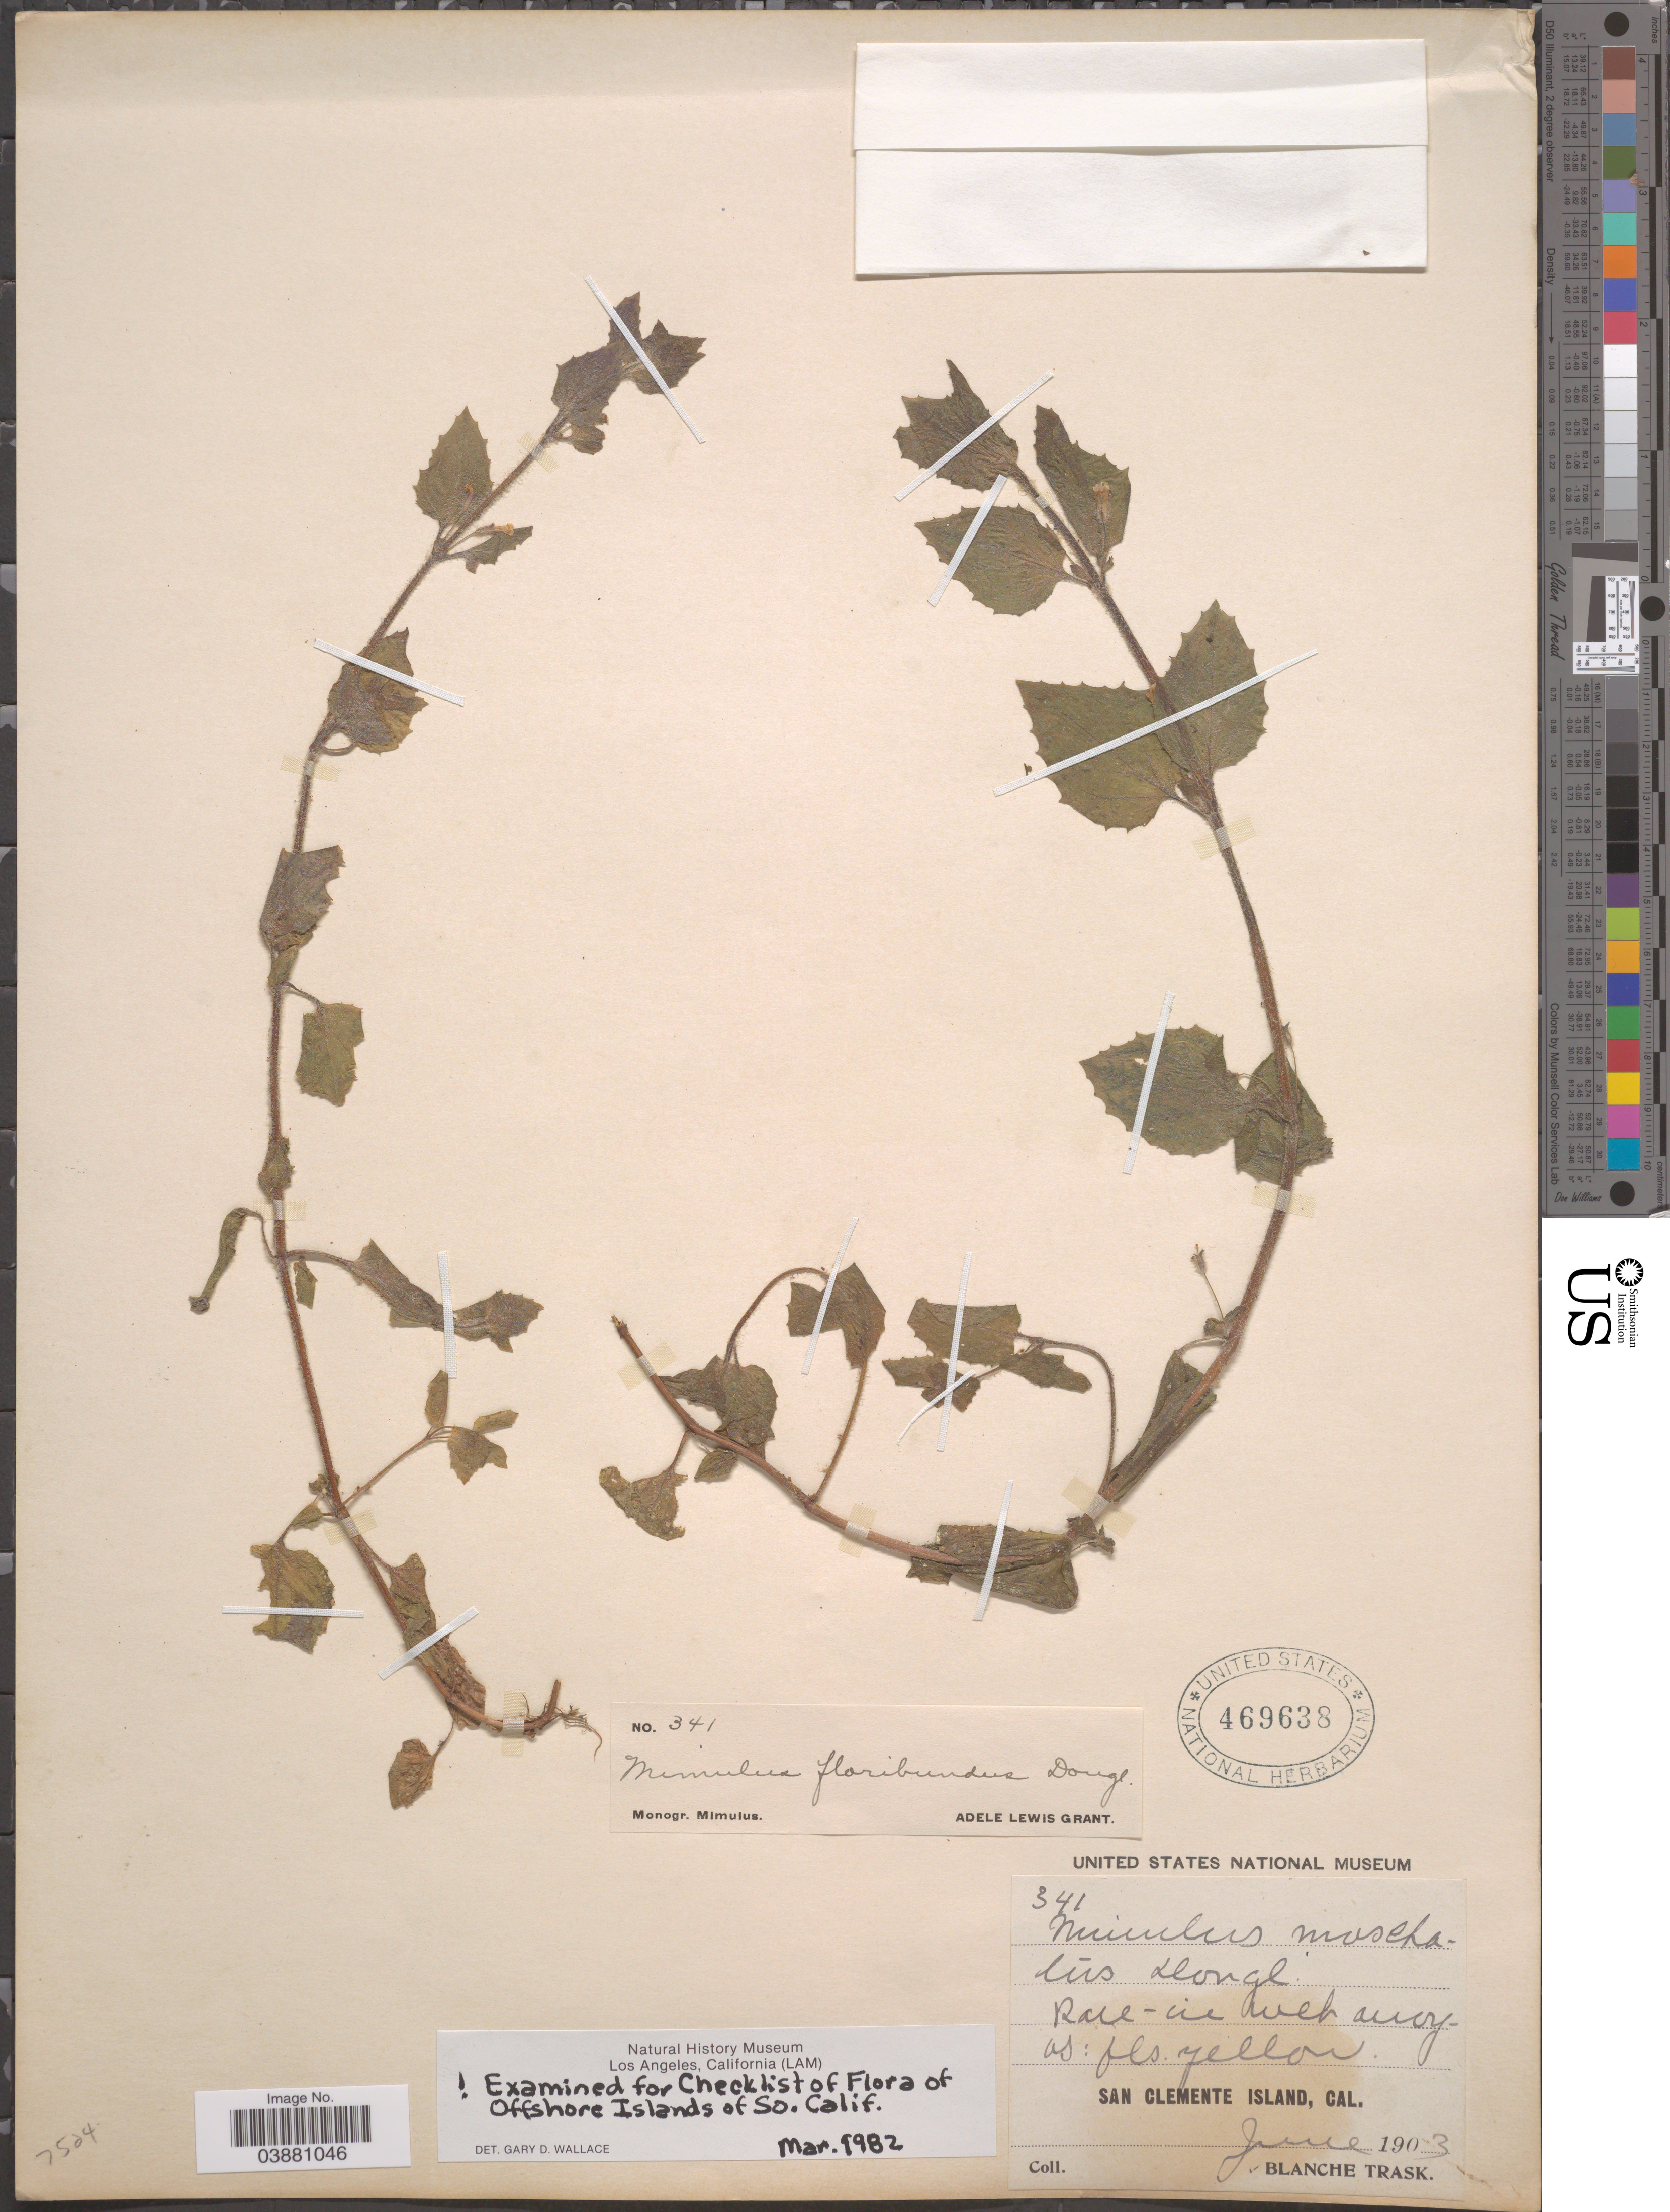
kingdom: Plantae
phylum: Tracheophyta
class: Magnoliopsida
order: Lamiales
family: Phrymaceae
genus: Mimulus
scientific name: Mimulus floribundus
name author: Douglas ex Lindl.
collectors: B. Trask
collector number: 341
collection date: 1903-06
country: United States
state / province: California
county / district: Los Angeles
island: San Clemente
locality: San Clemente Island.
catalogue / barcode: US 469638